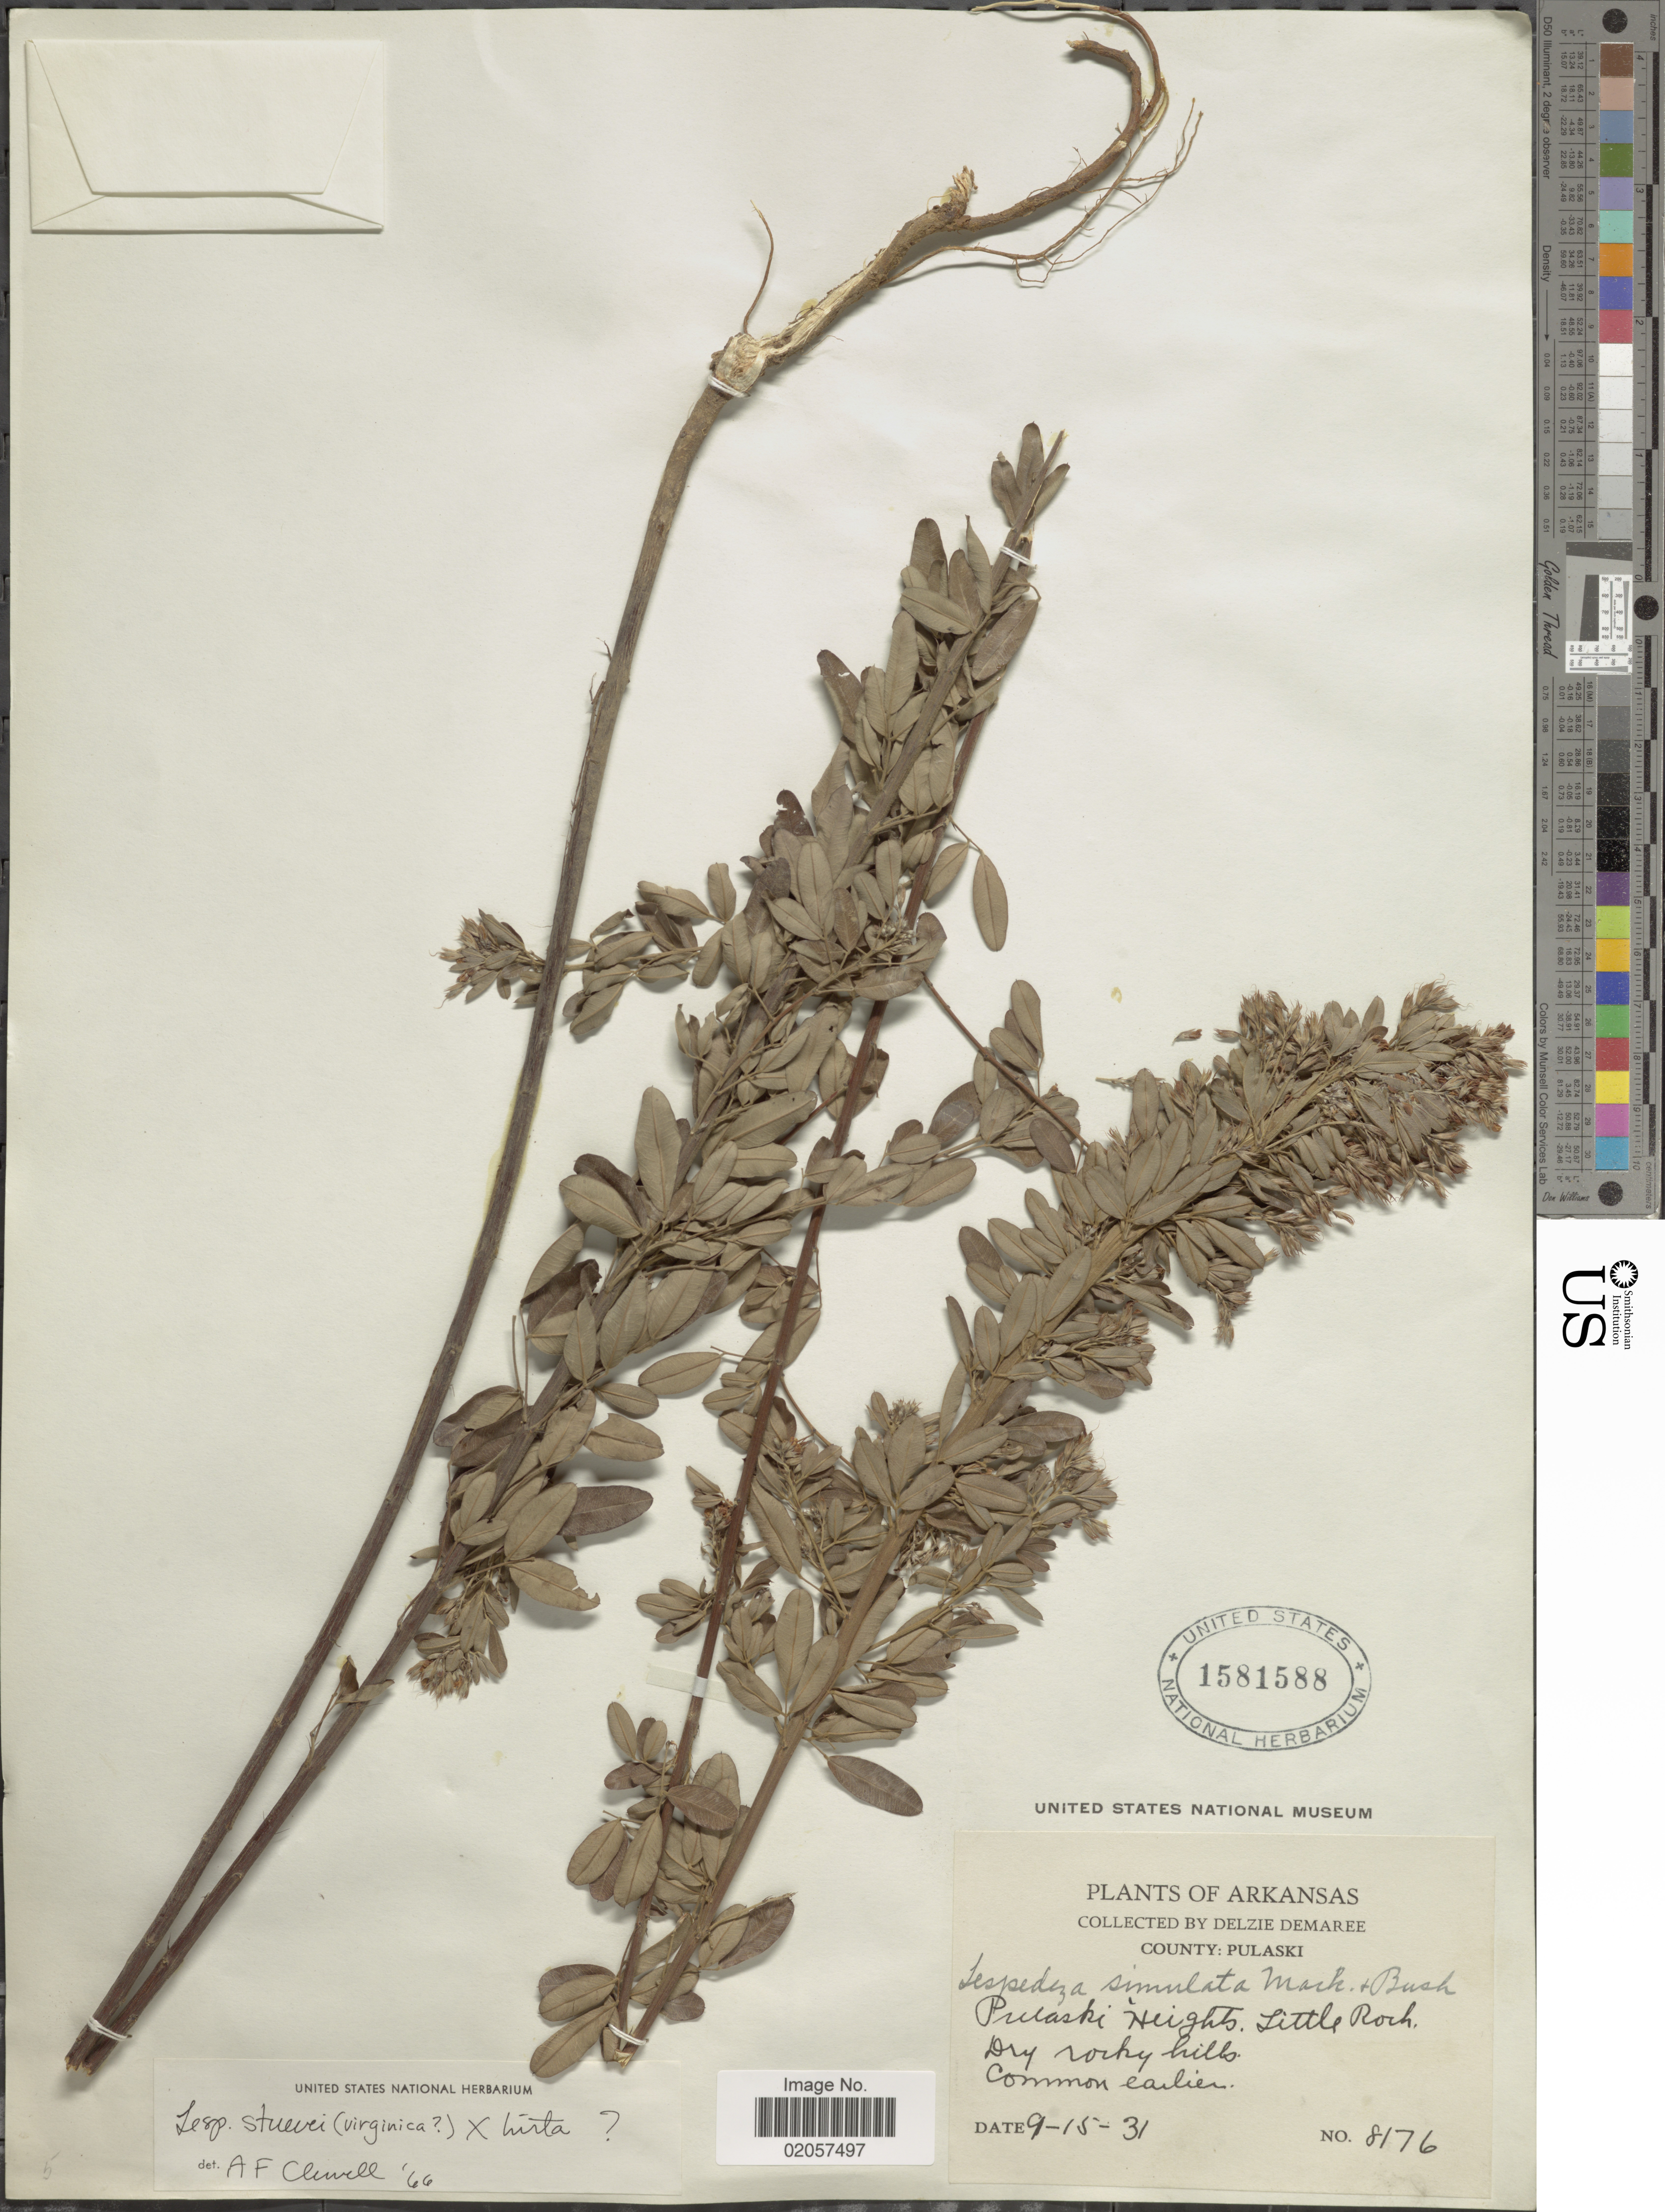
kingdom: Plantae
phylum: Tracheophyta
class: Magnoliopsida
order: Fabales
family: Fabaceae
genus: Lespedeza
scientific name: Lespedeza sp.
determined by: Strong, M. T., (US), Smithsonian Institution - National Museum of Natural History (UNITED STATES)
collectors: D. Demaree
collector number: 8176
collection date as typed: Transcribed d/m/y: 15/9/31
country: United States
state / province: Arkansas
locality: Arkansas, County: Pulaski. Dry rocky hills. Pulaski Heights,Little Rock.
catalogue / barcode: US 1581588